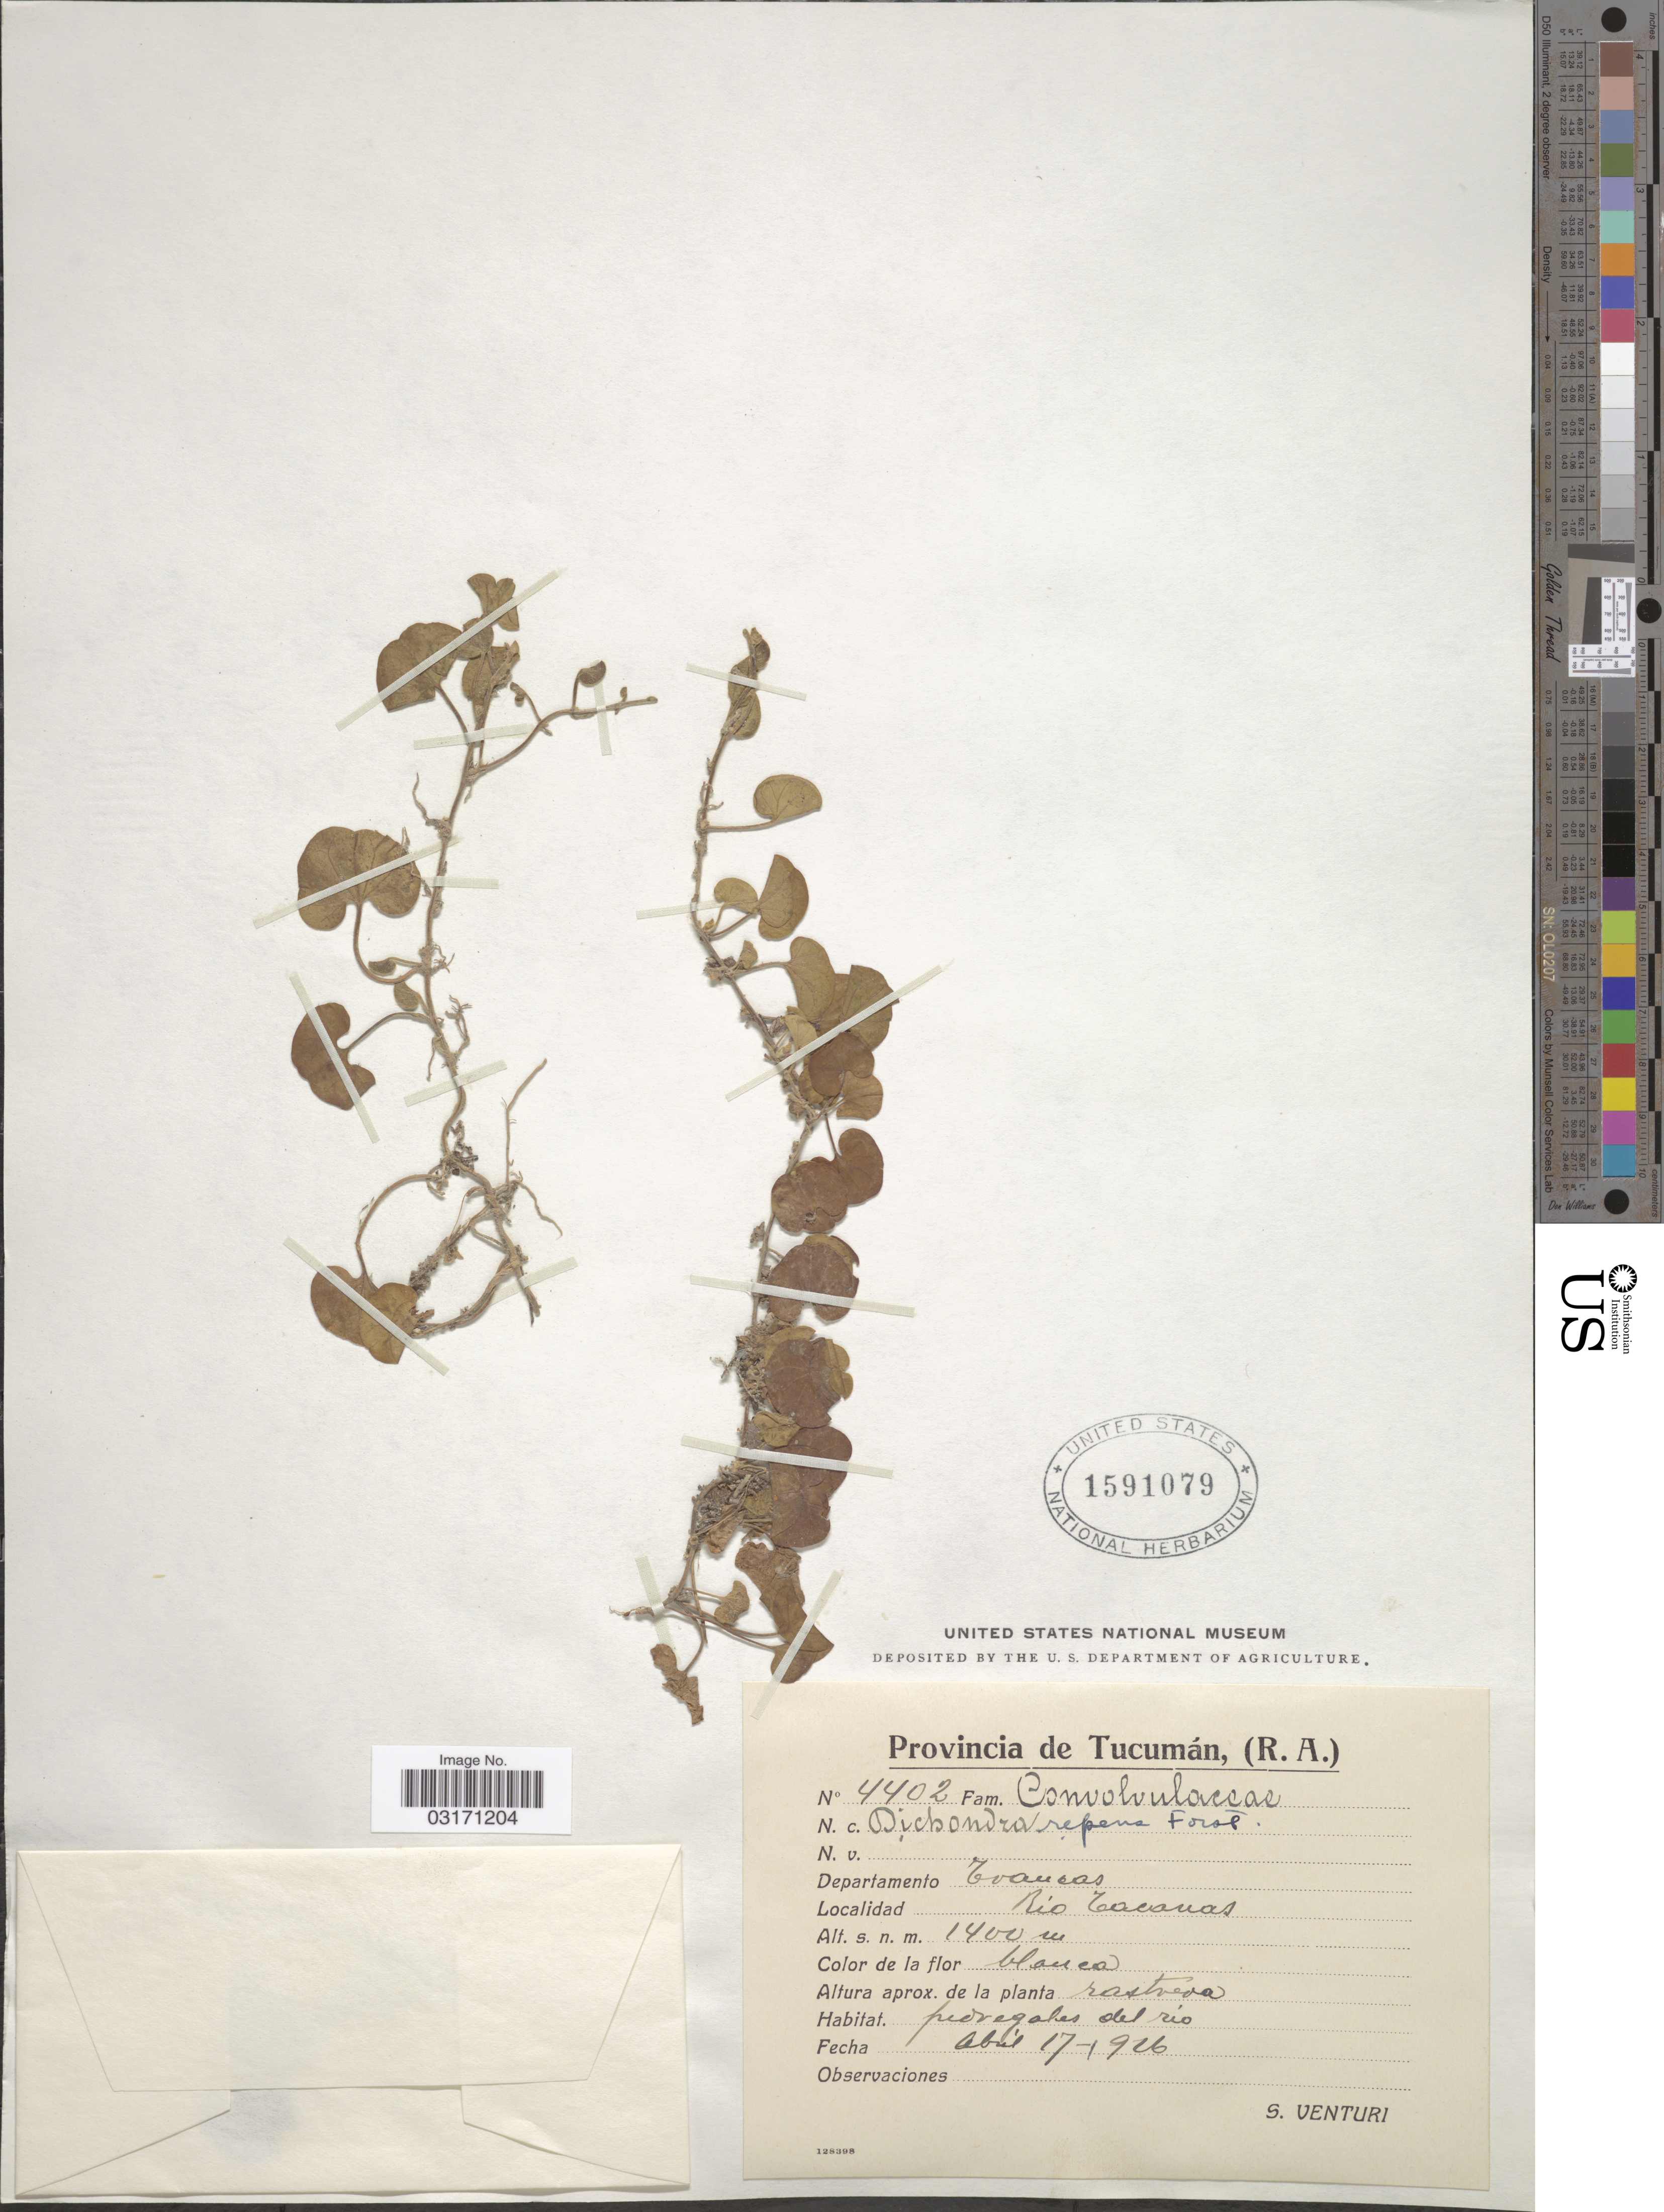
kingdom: Plantae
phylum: Tracheophyta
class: Magnoliopsida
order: Solanales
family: Convolvulaceae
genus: Dichondra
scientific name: Dichondra repens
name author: J.R. Forst. & G. Forst.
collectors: S. Venturi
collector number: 4402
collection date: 1926-04-17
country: Argentina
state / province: Tucuman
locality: Departamento Trancas. Rio Tacanas.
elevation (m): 1400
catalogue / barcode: US 1591079